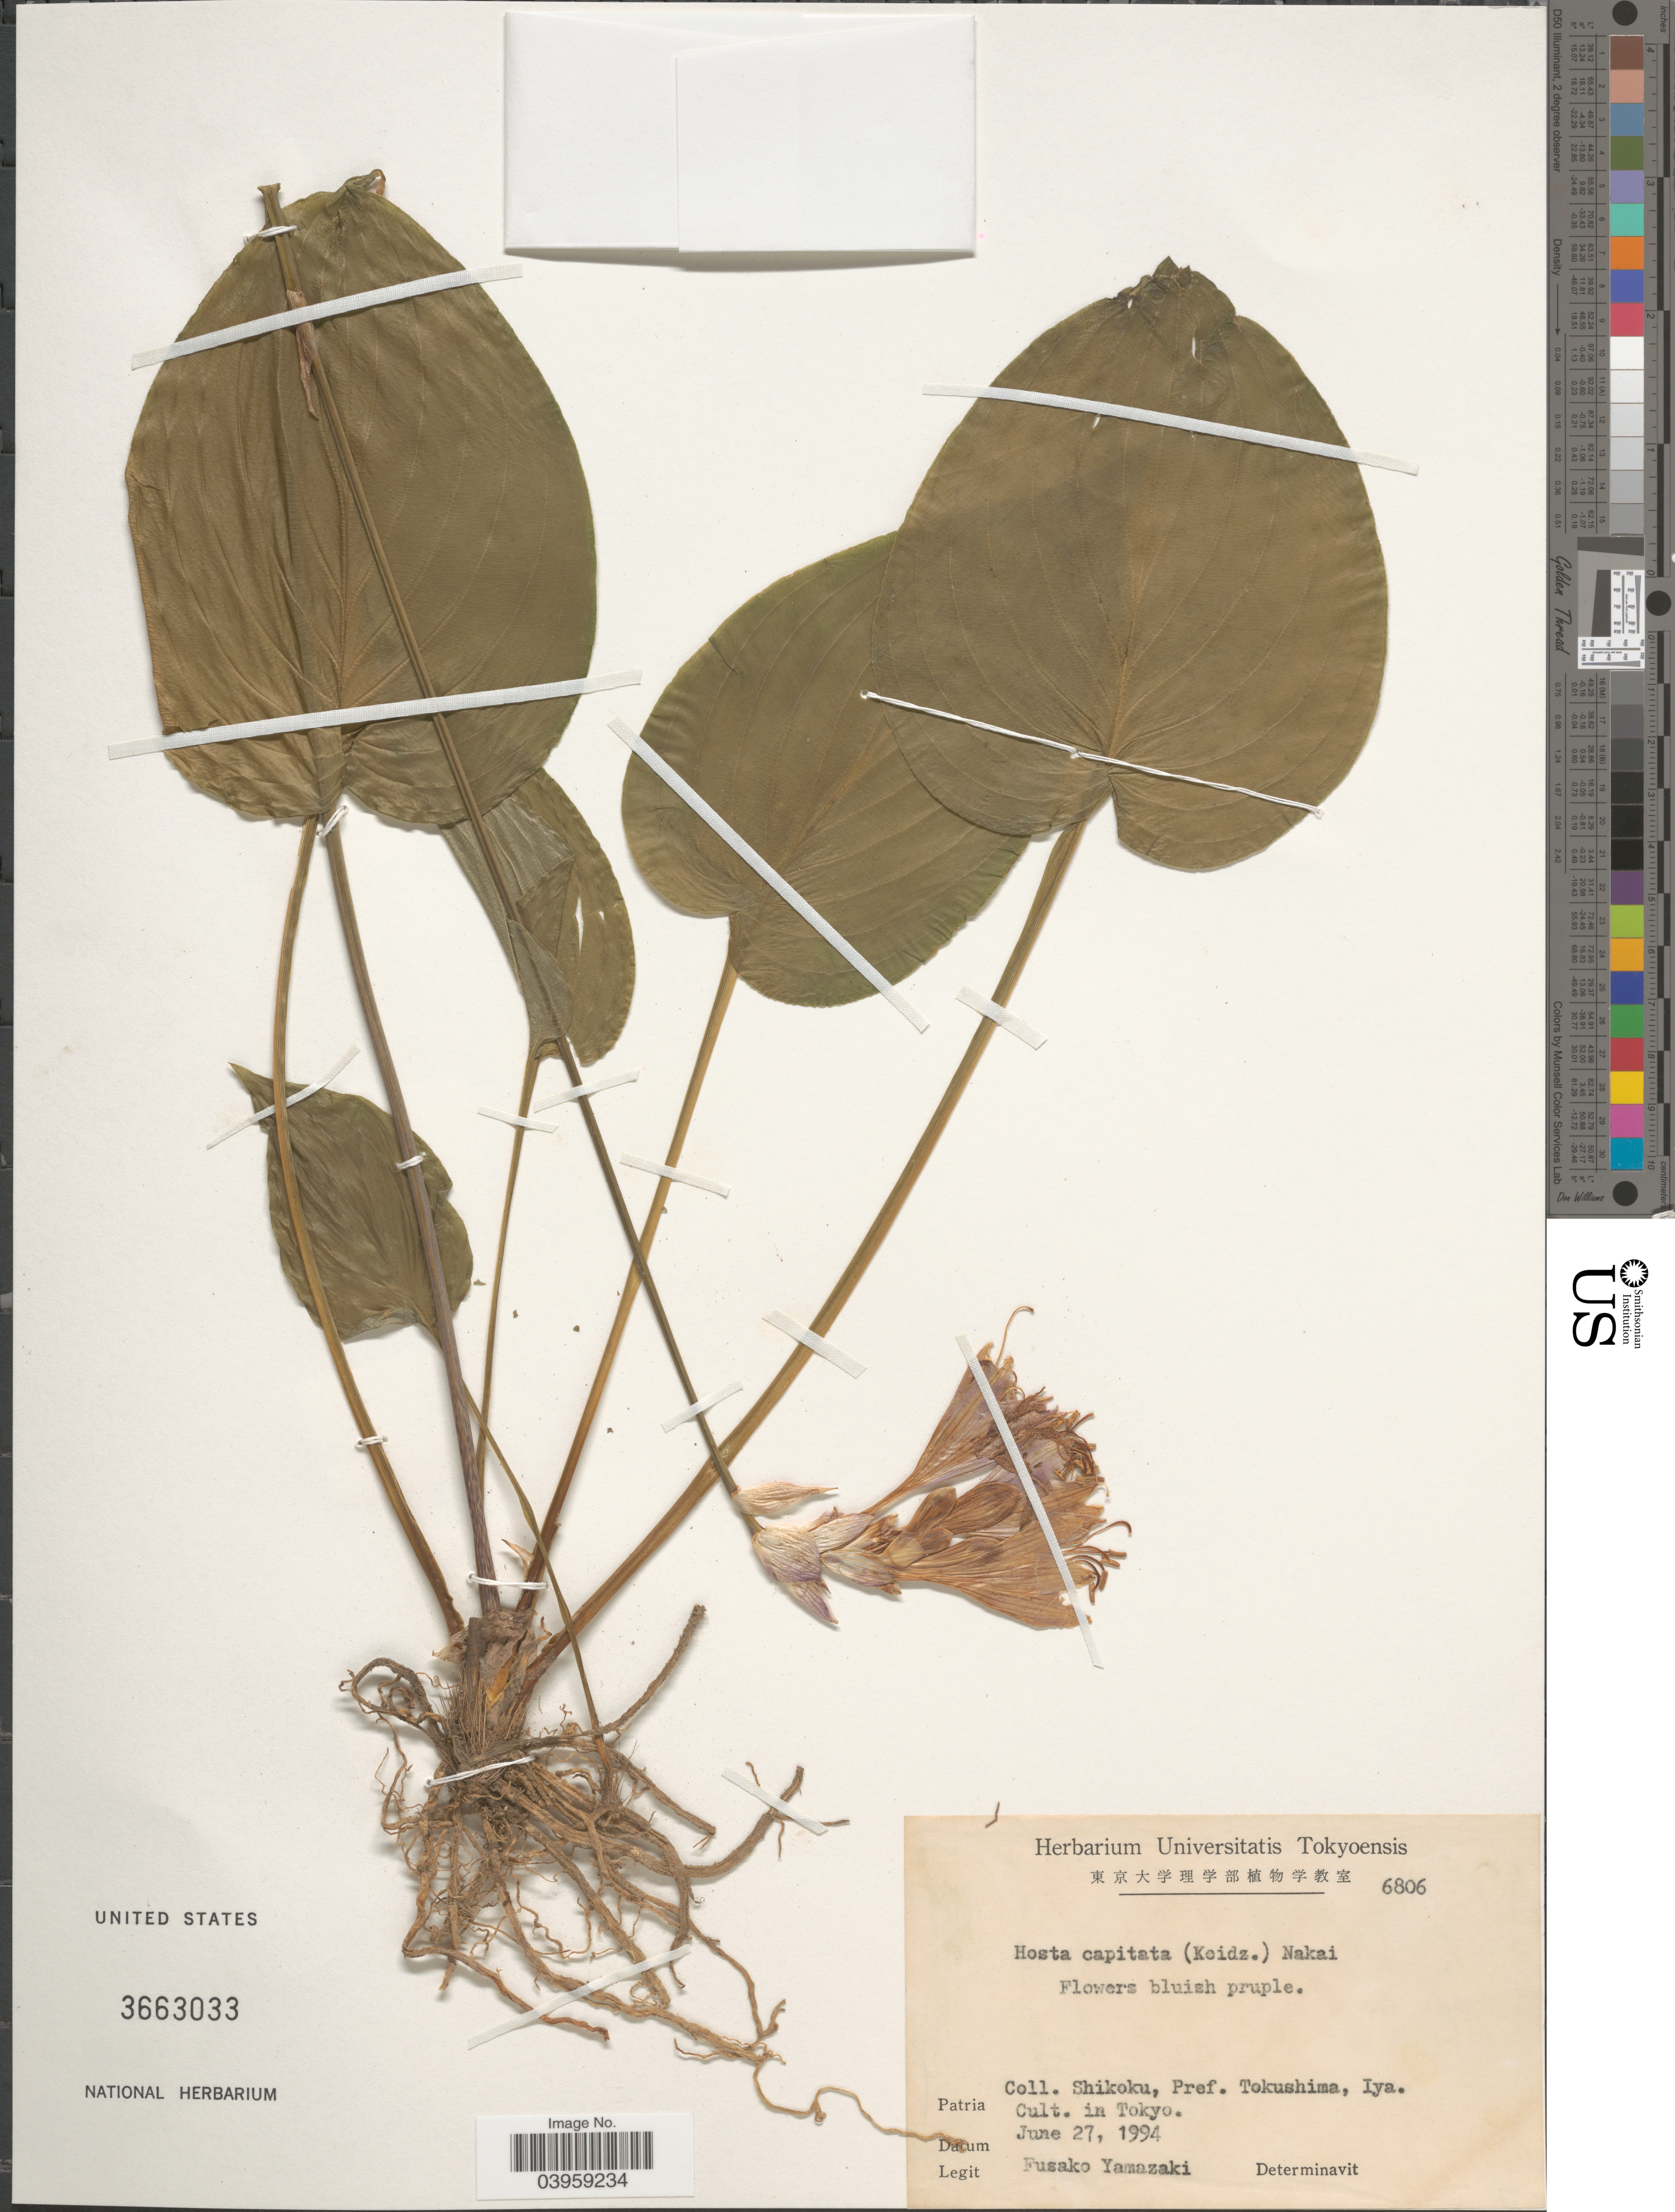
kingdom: Plantae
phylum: Tracheophyta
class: Liliopsida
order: Asparagales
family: Asparagaceae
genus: Hosta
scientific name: Hosta capitata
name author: (Koidz.) Nakai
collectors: F. Yamazaki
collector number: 6806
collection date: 1994-06-27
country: Japan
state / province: Tokyo, Federal City of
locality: In Tokyo.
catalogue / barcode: US 3663033